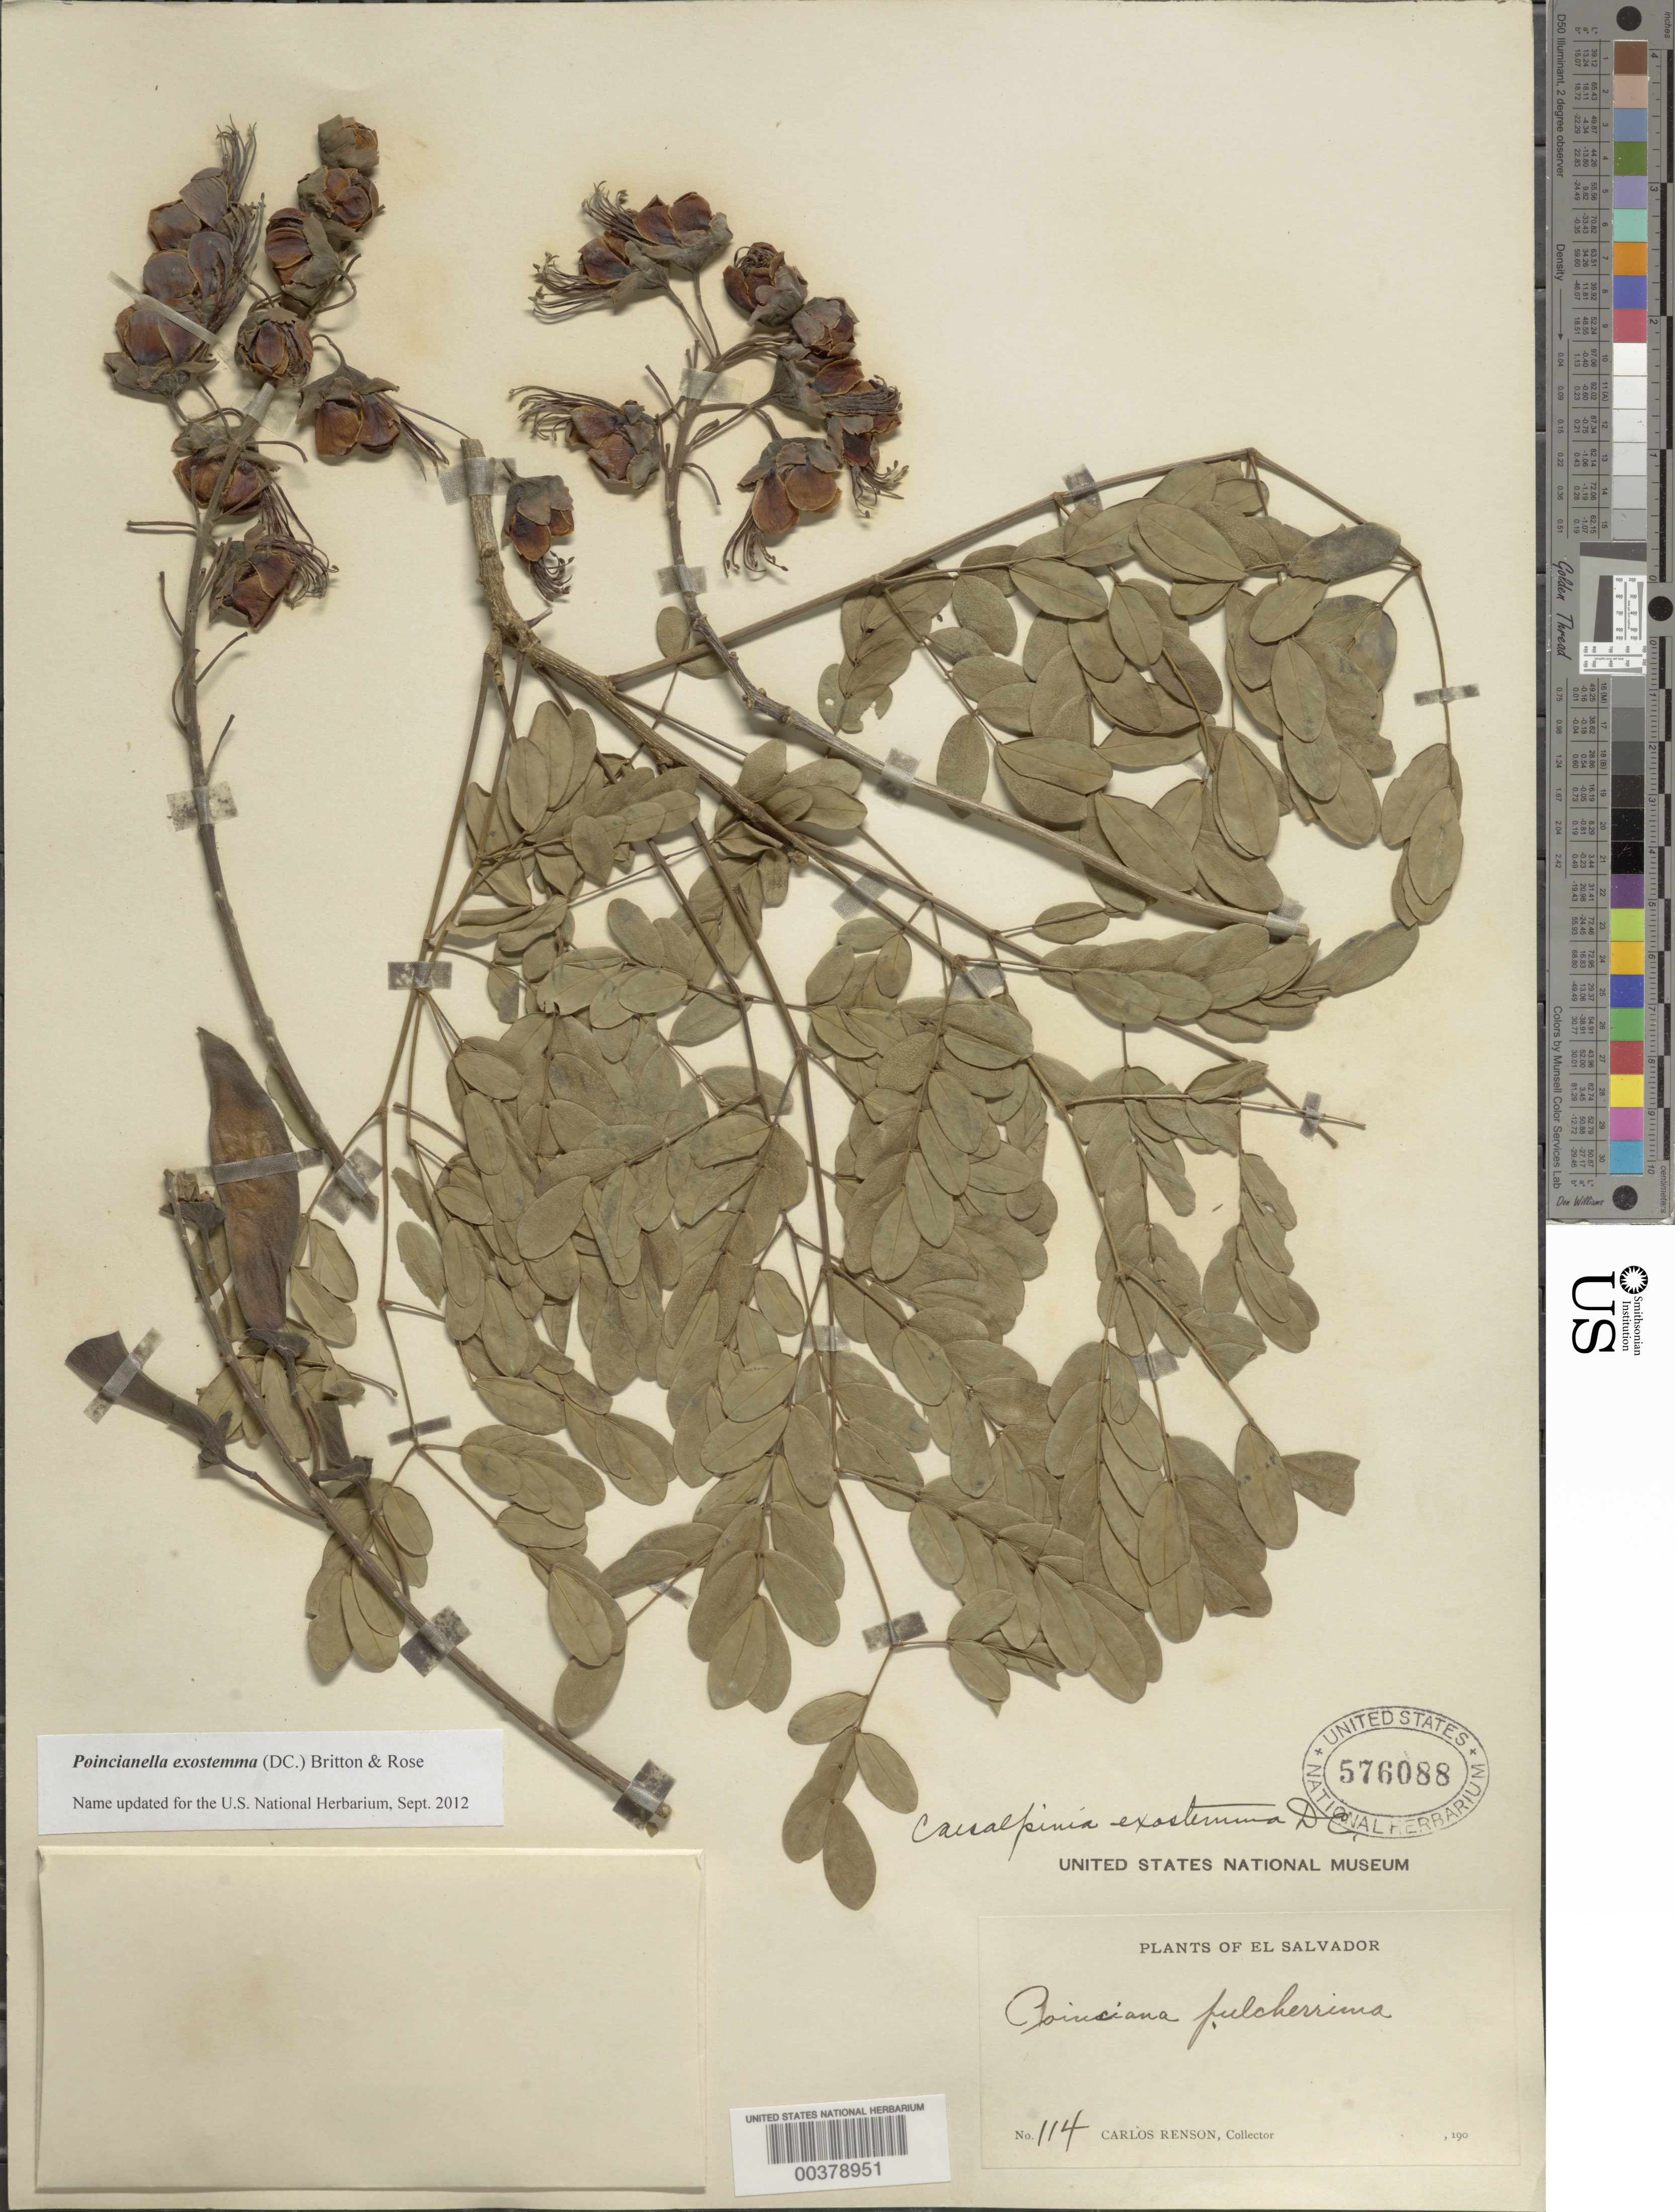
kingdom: Plantae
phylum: Tracheophyta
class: Magnoliopsida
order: Fabales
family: Fabaceae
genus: Erythrostemon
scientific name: Erythrostemon exostemma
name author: (Moc. & Sessé ex DC.) Gagnon & G.P. Lewis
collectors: C. Renson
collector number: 114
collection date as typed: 190-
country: El Salvador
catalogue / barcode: US 576088